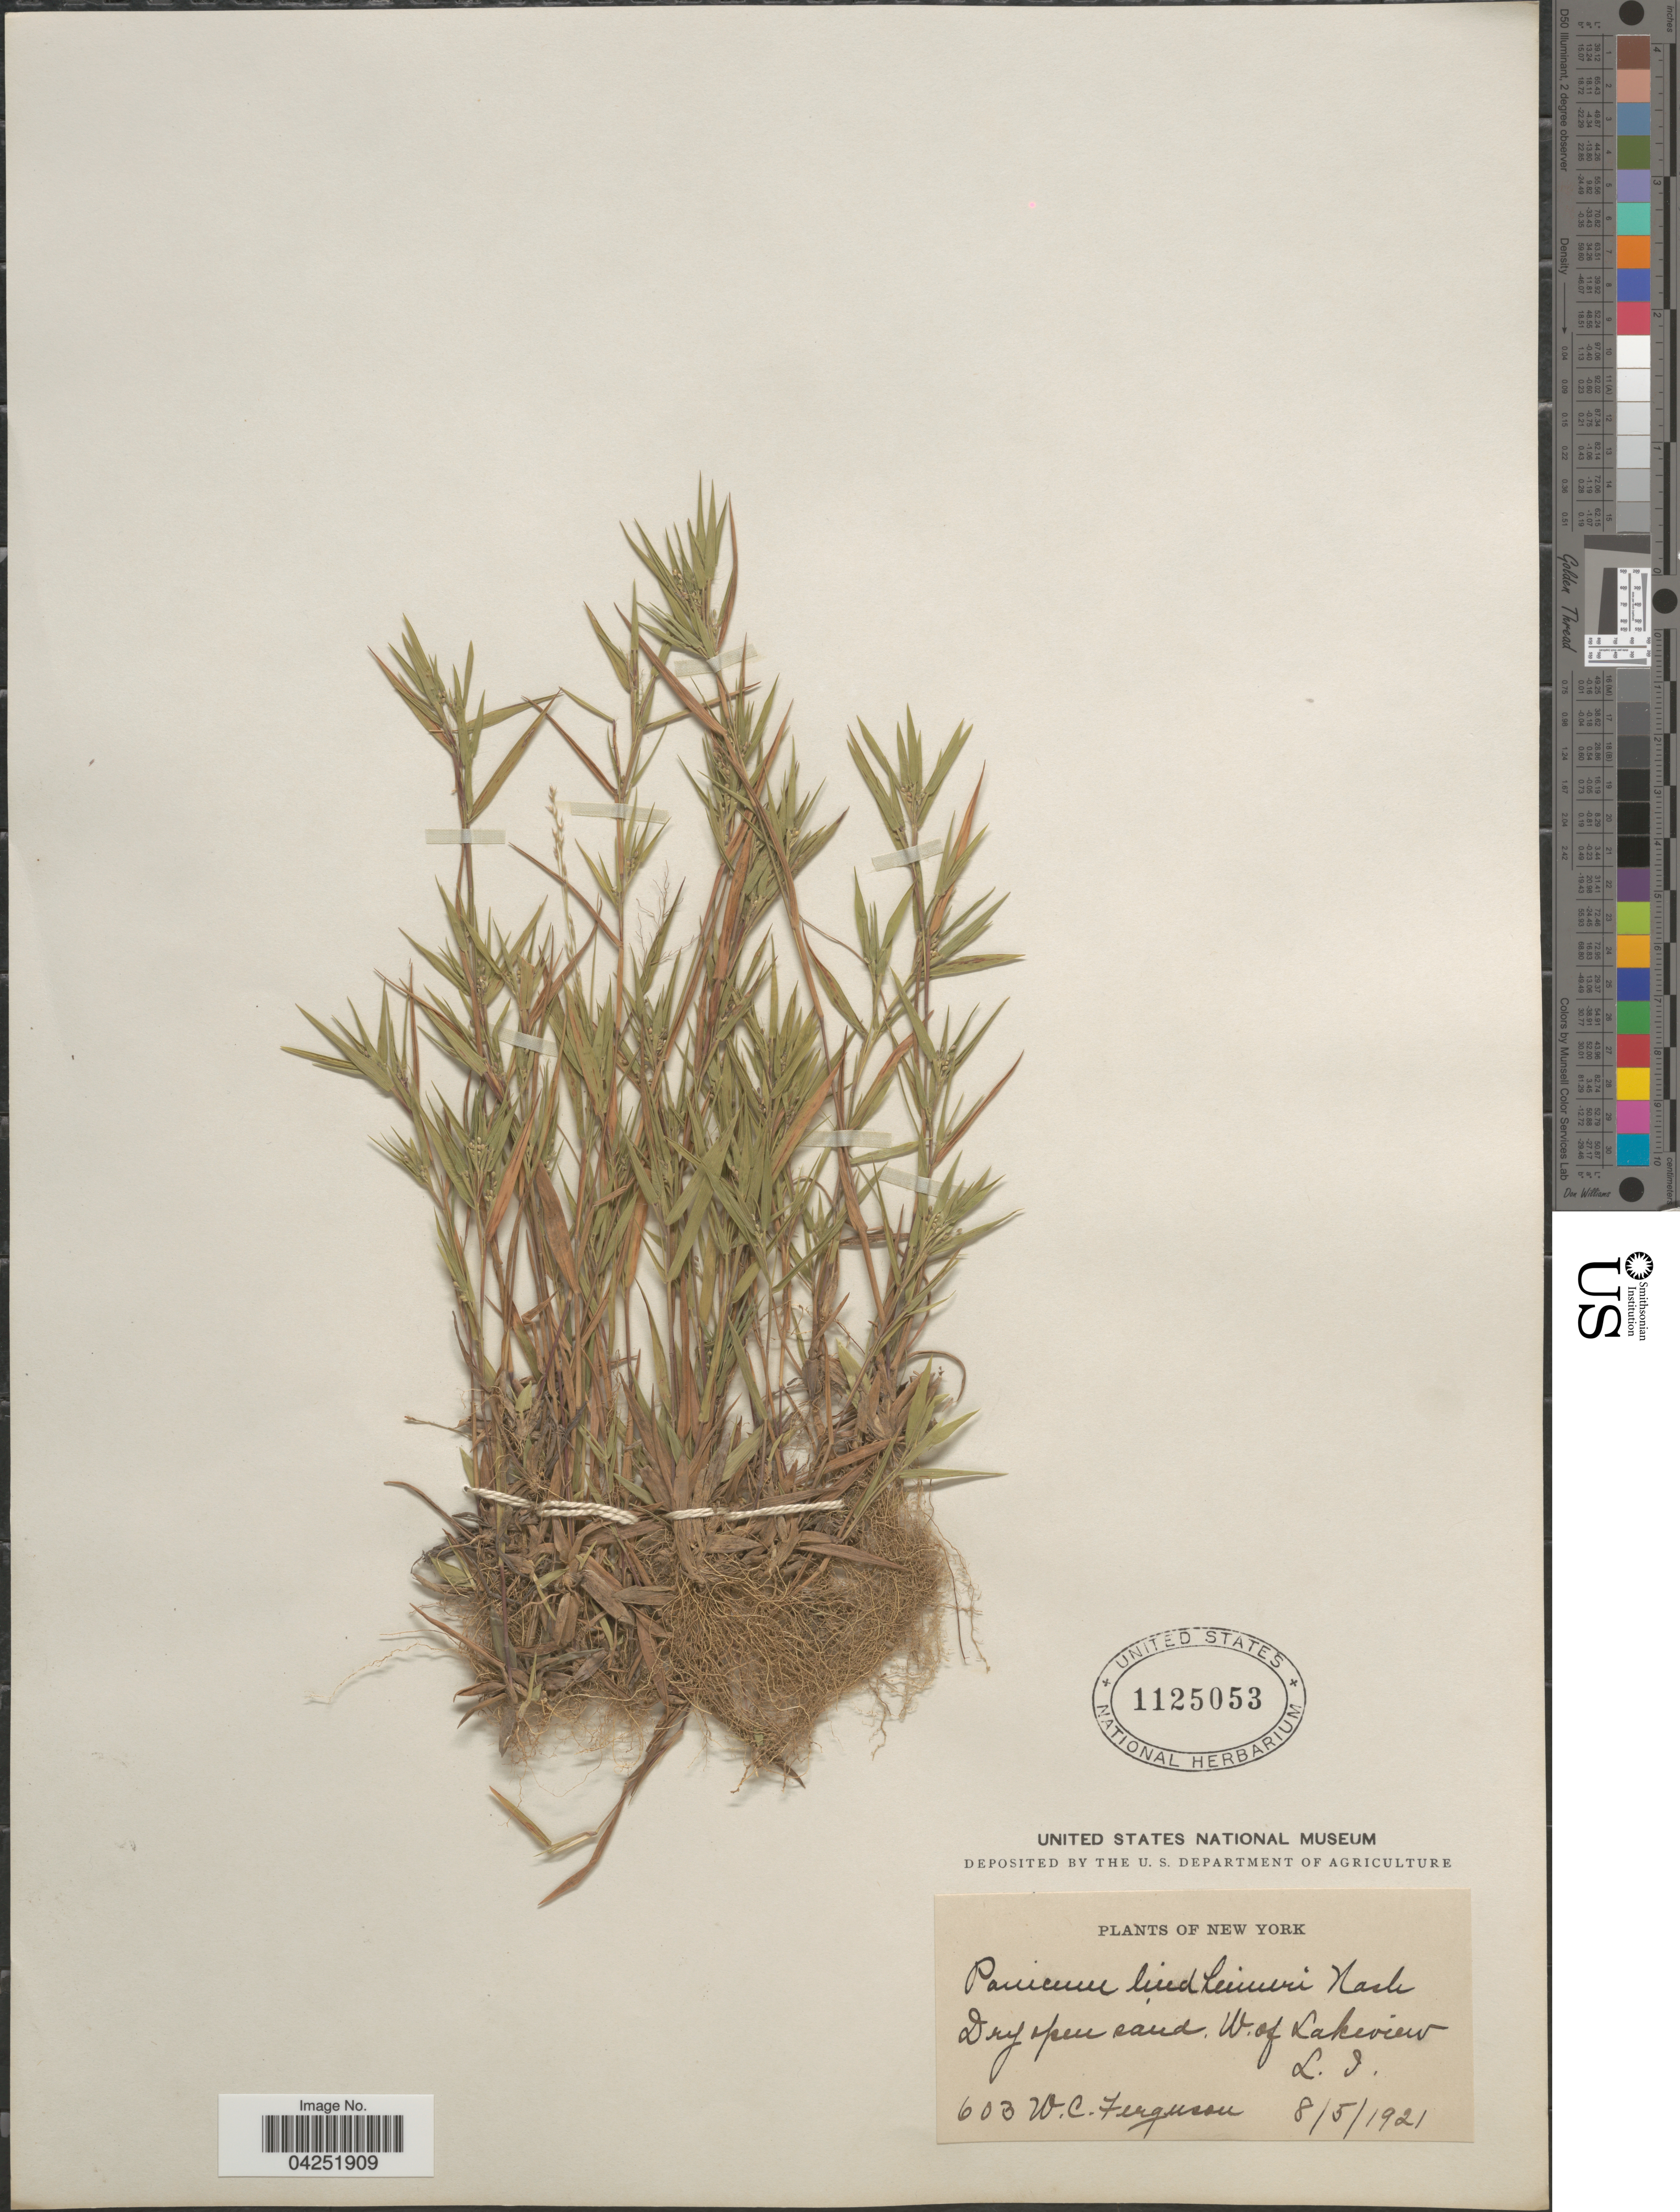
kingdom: Plantae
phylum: Tracheophyta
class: Liliopsida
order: Poales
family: Poaceae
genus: Dichanthelium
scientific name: Dichanthelium acuminatum var. lindheimeri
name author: (Nash) Gould & C.A. Clark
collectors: W. Ferguson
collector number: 603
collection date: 1921-08-05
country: United States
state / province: New York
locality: Dry open sand, W. of Lakeview, L. I.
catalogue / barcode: US 1125053